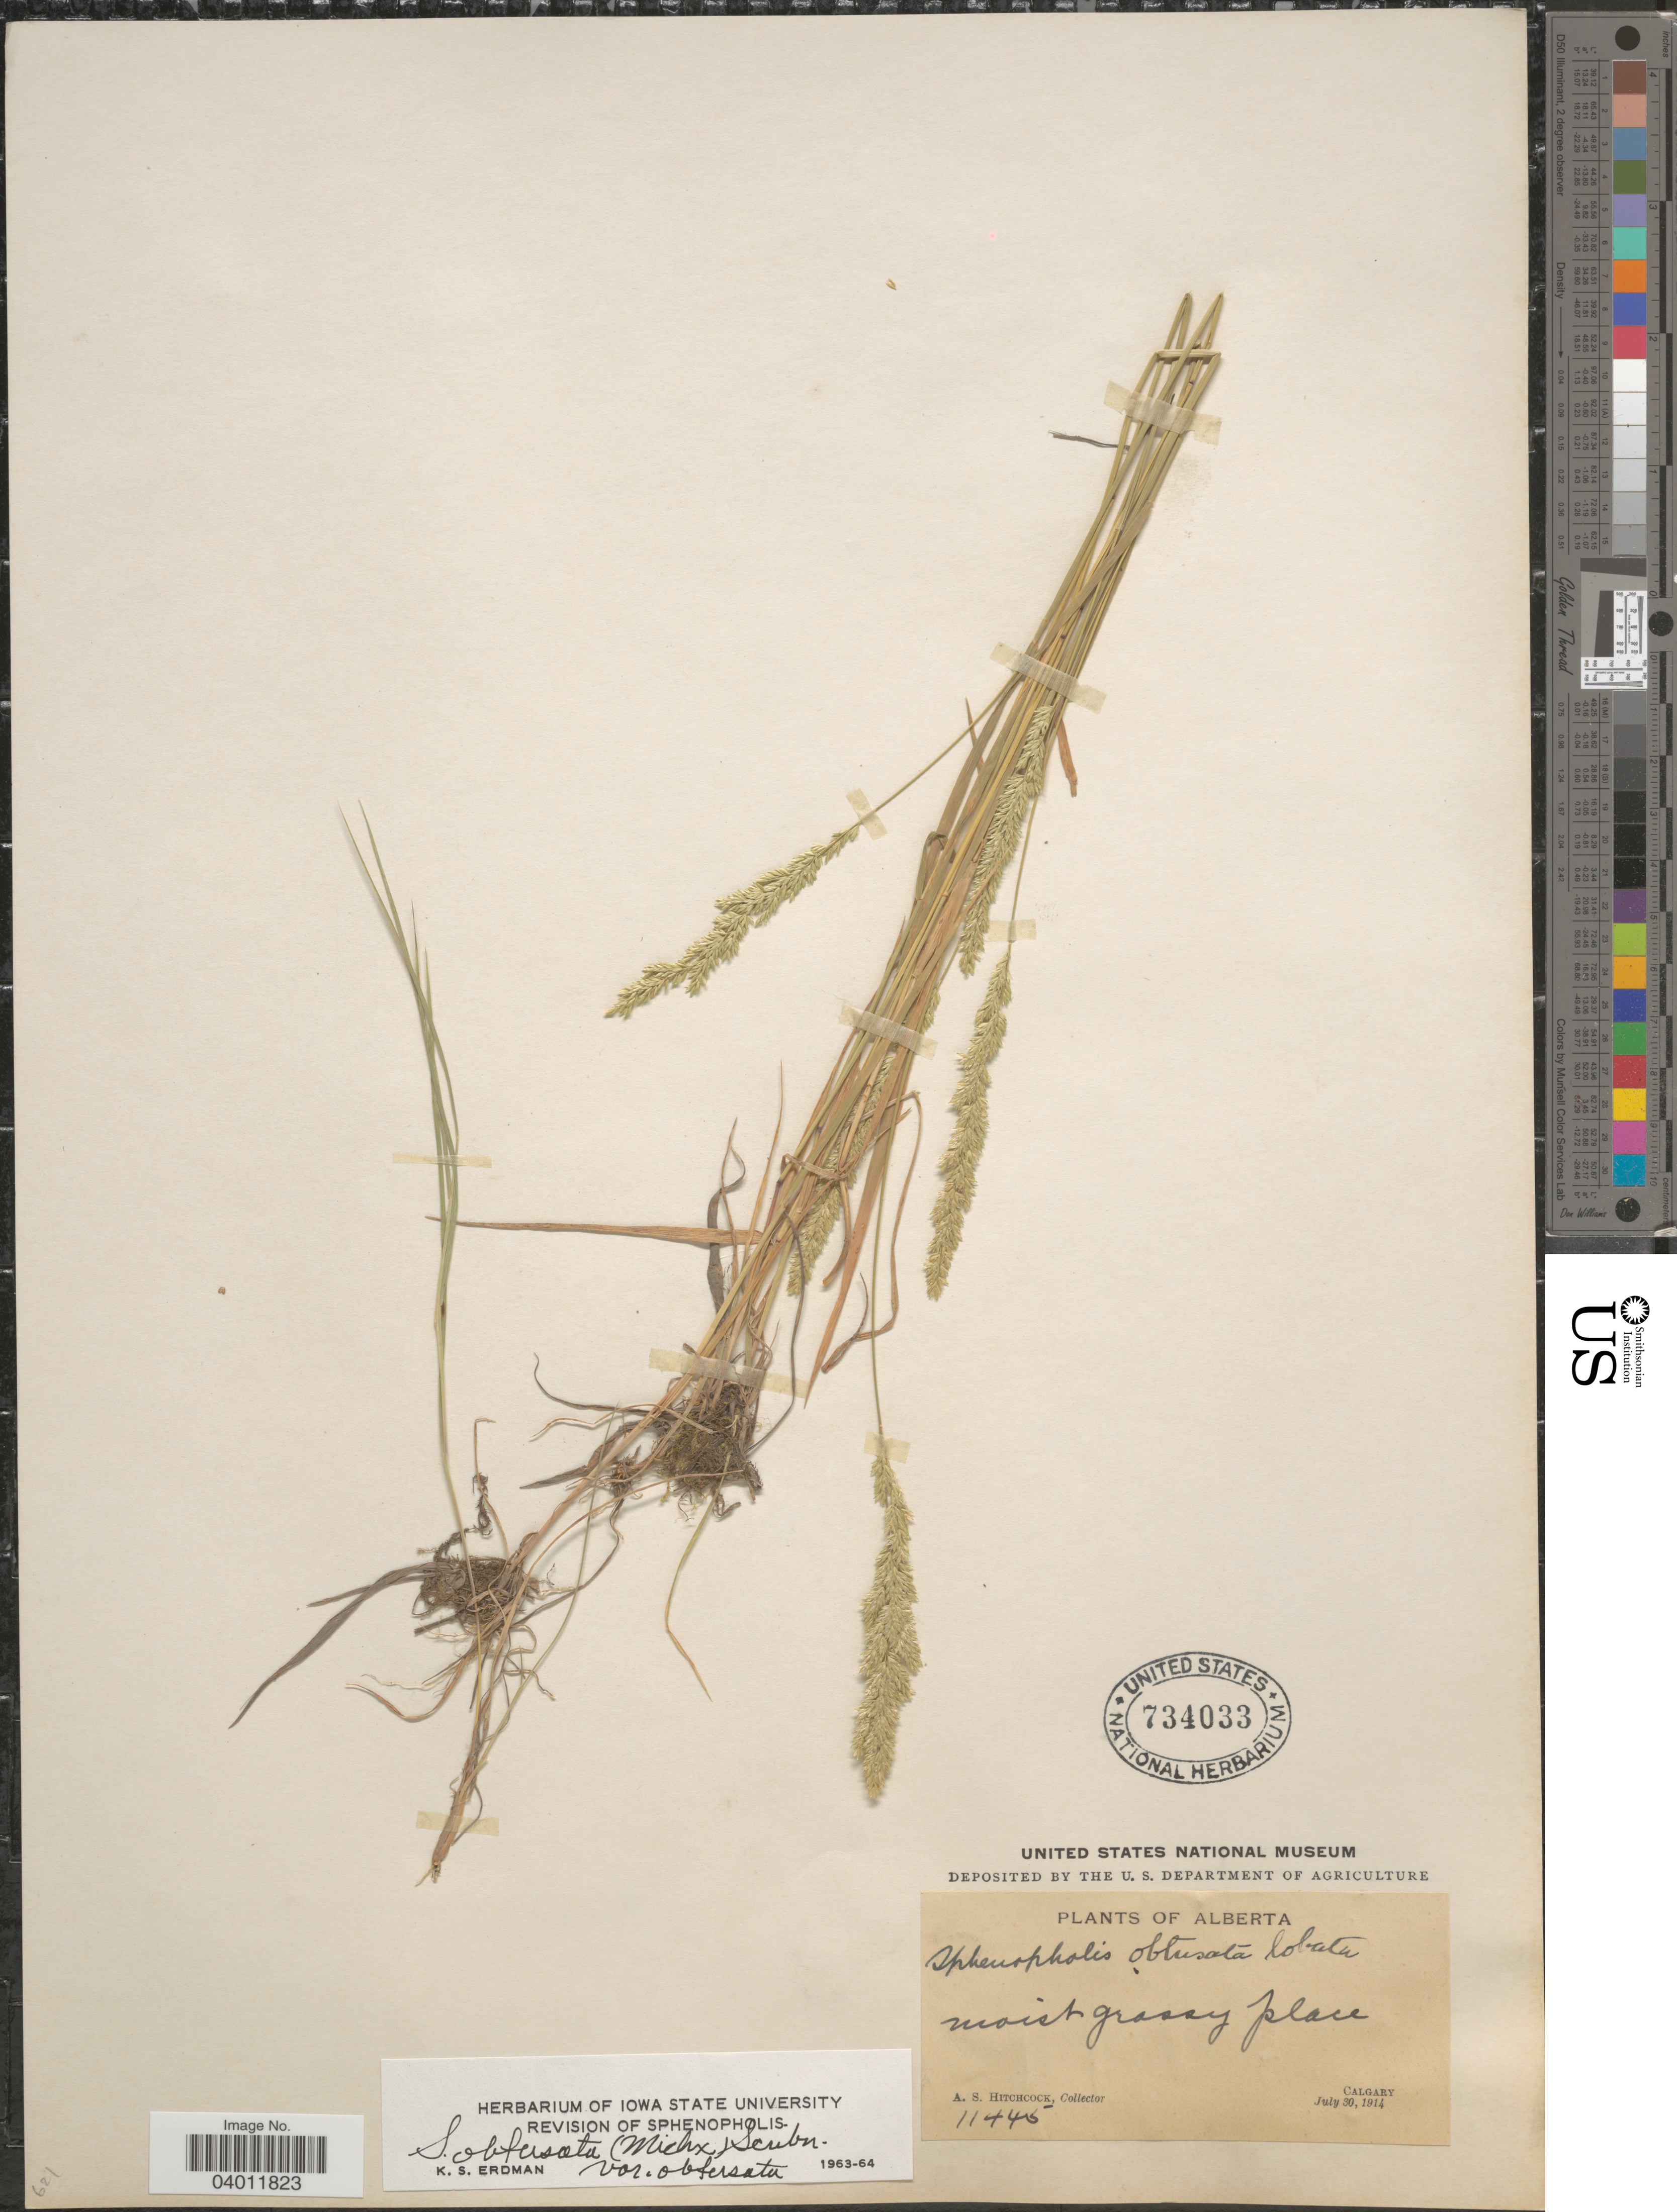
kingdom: Plantae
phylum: Tracheophyta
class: Liliopsida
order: Poales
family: Poaceae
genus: Sphenopholis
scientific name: Sphenopholis obtusata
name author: (Michx.) Scribn.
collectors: A. S. Hitchcock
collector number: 11445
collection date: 1914-07-30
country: Canada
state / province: Alberta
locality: Moist grassy place. Calgary.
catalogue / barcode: US 734033